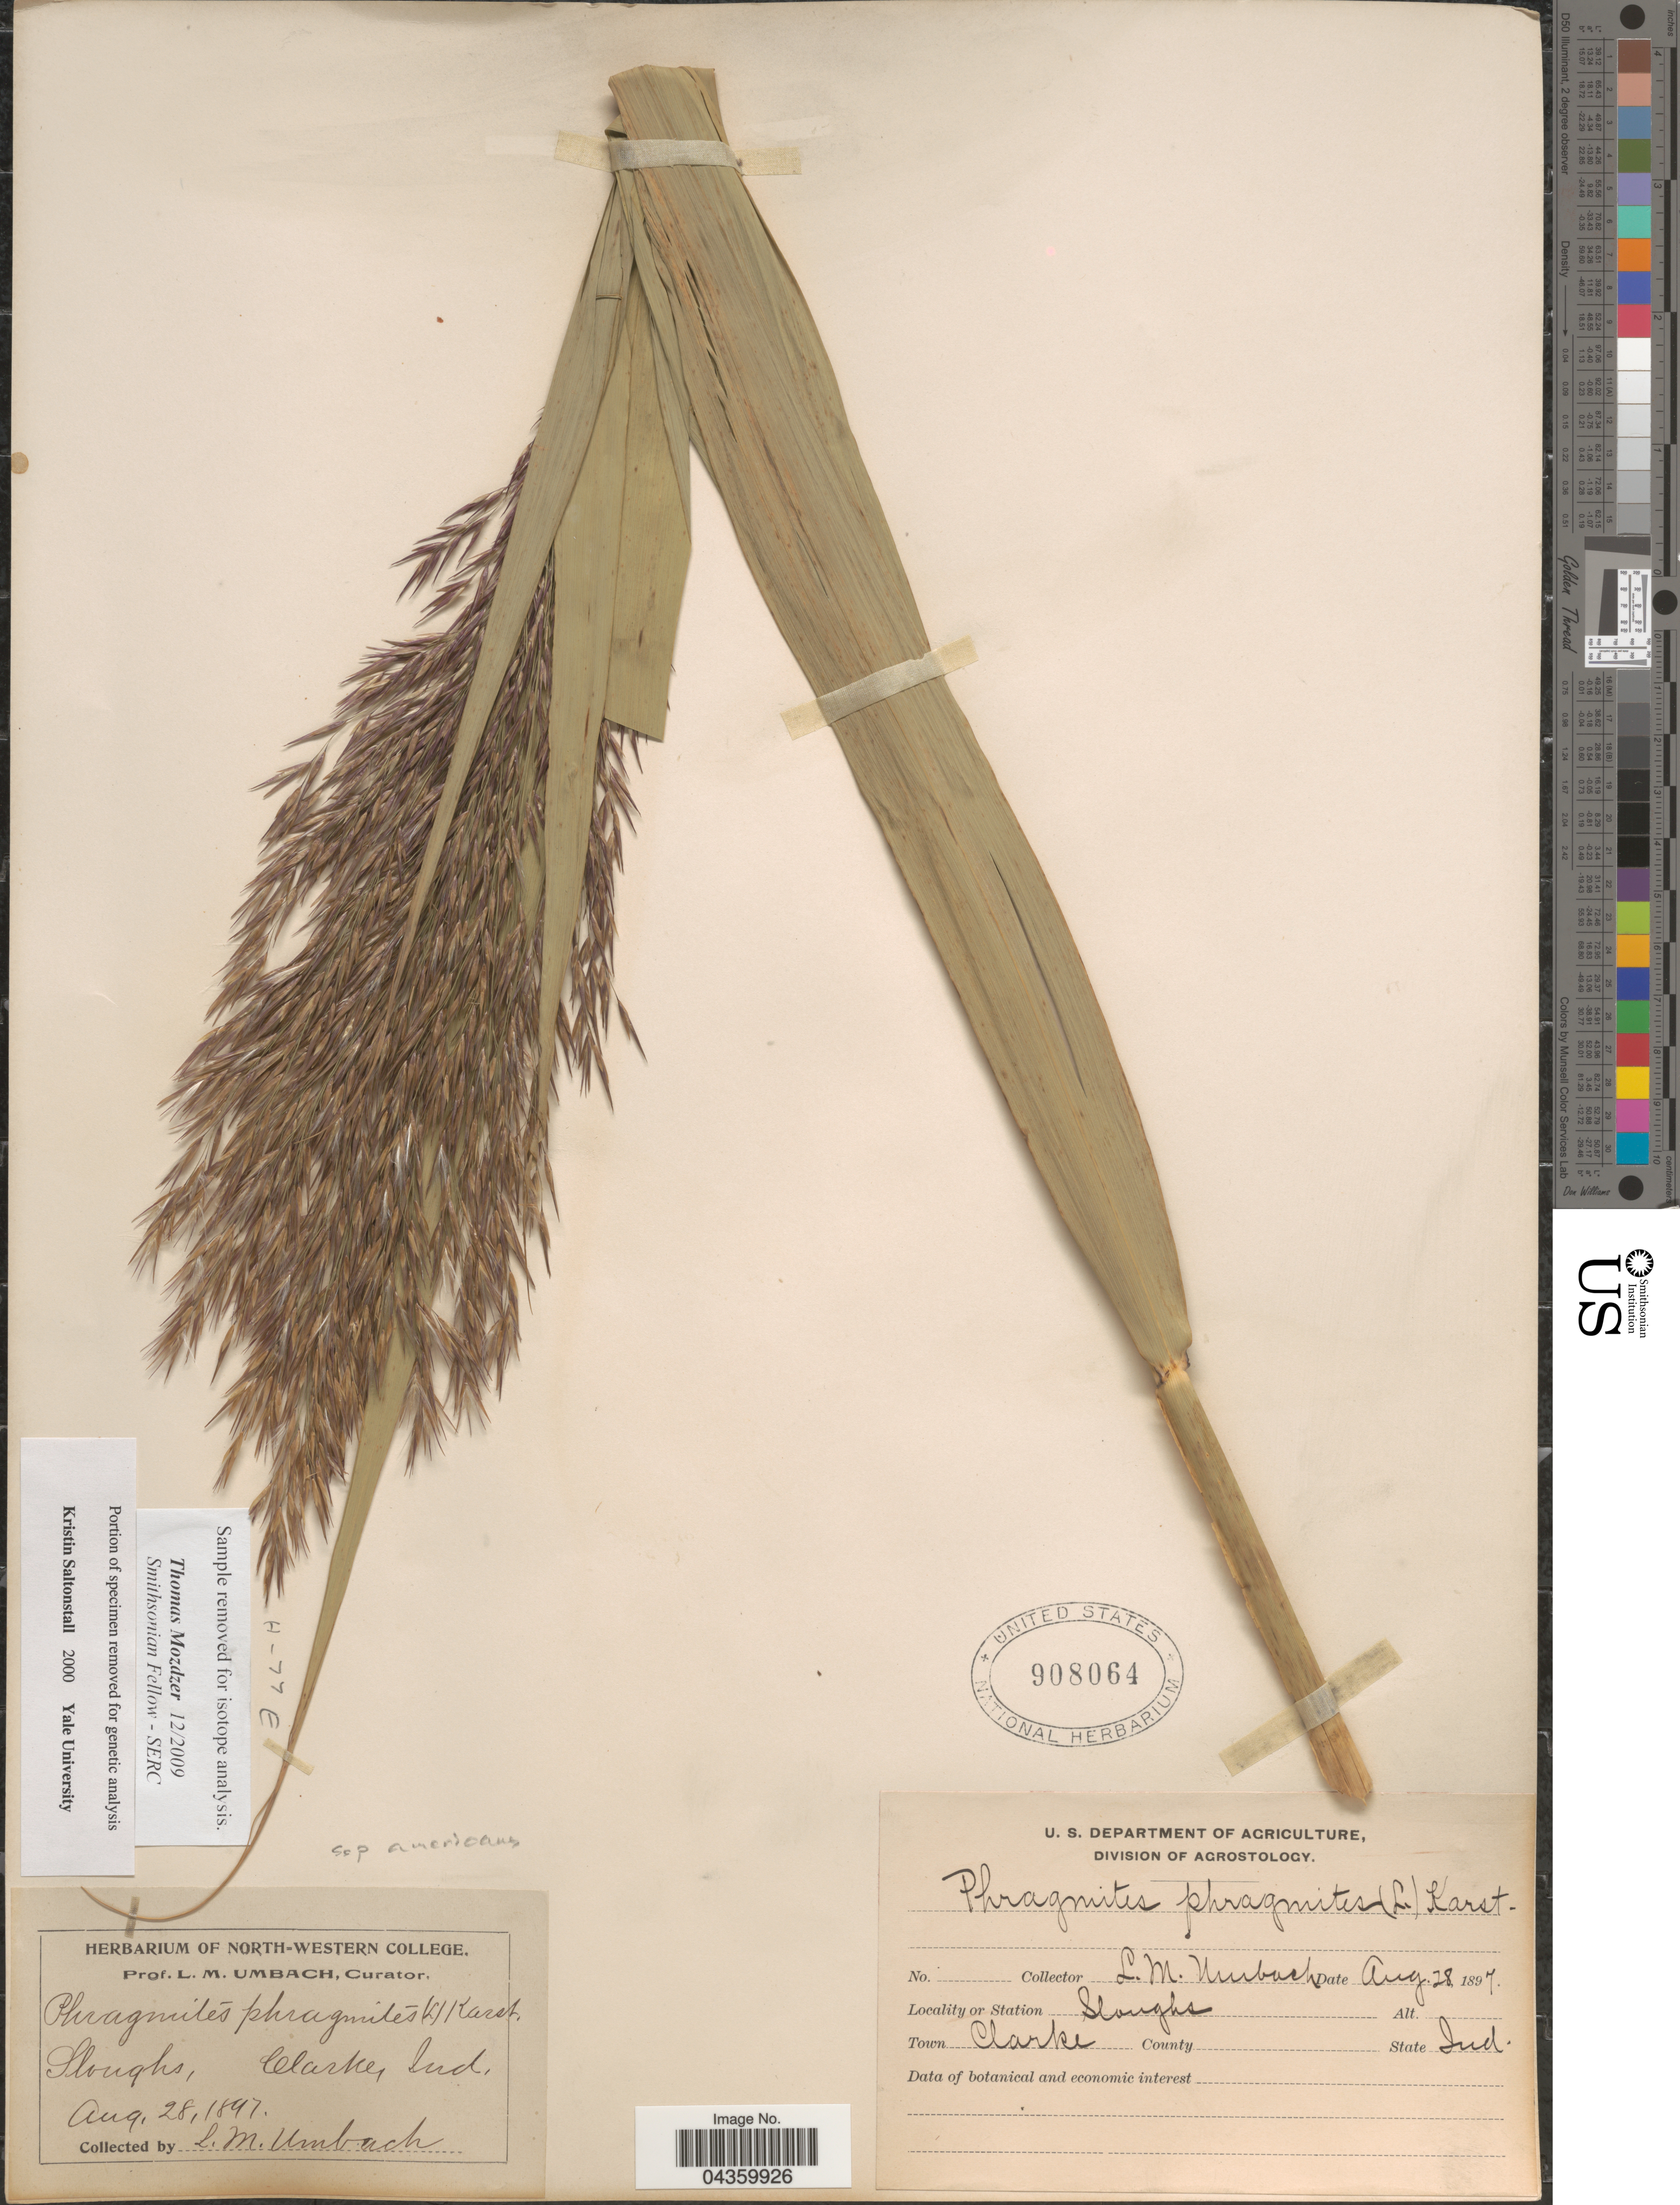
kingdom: Plantae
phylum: Tracheophyta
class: Liliopsida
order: Poales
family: Poaceae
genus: Phragmites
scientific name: Phragmites australis subsp. americanus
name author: Saltonstall & et al.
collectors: L. M. Umbach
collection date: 1897-08-28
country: United States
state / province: Indiana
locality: Sloughs, Clarke.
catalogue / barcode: US 908064